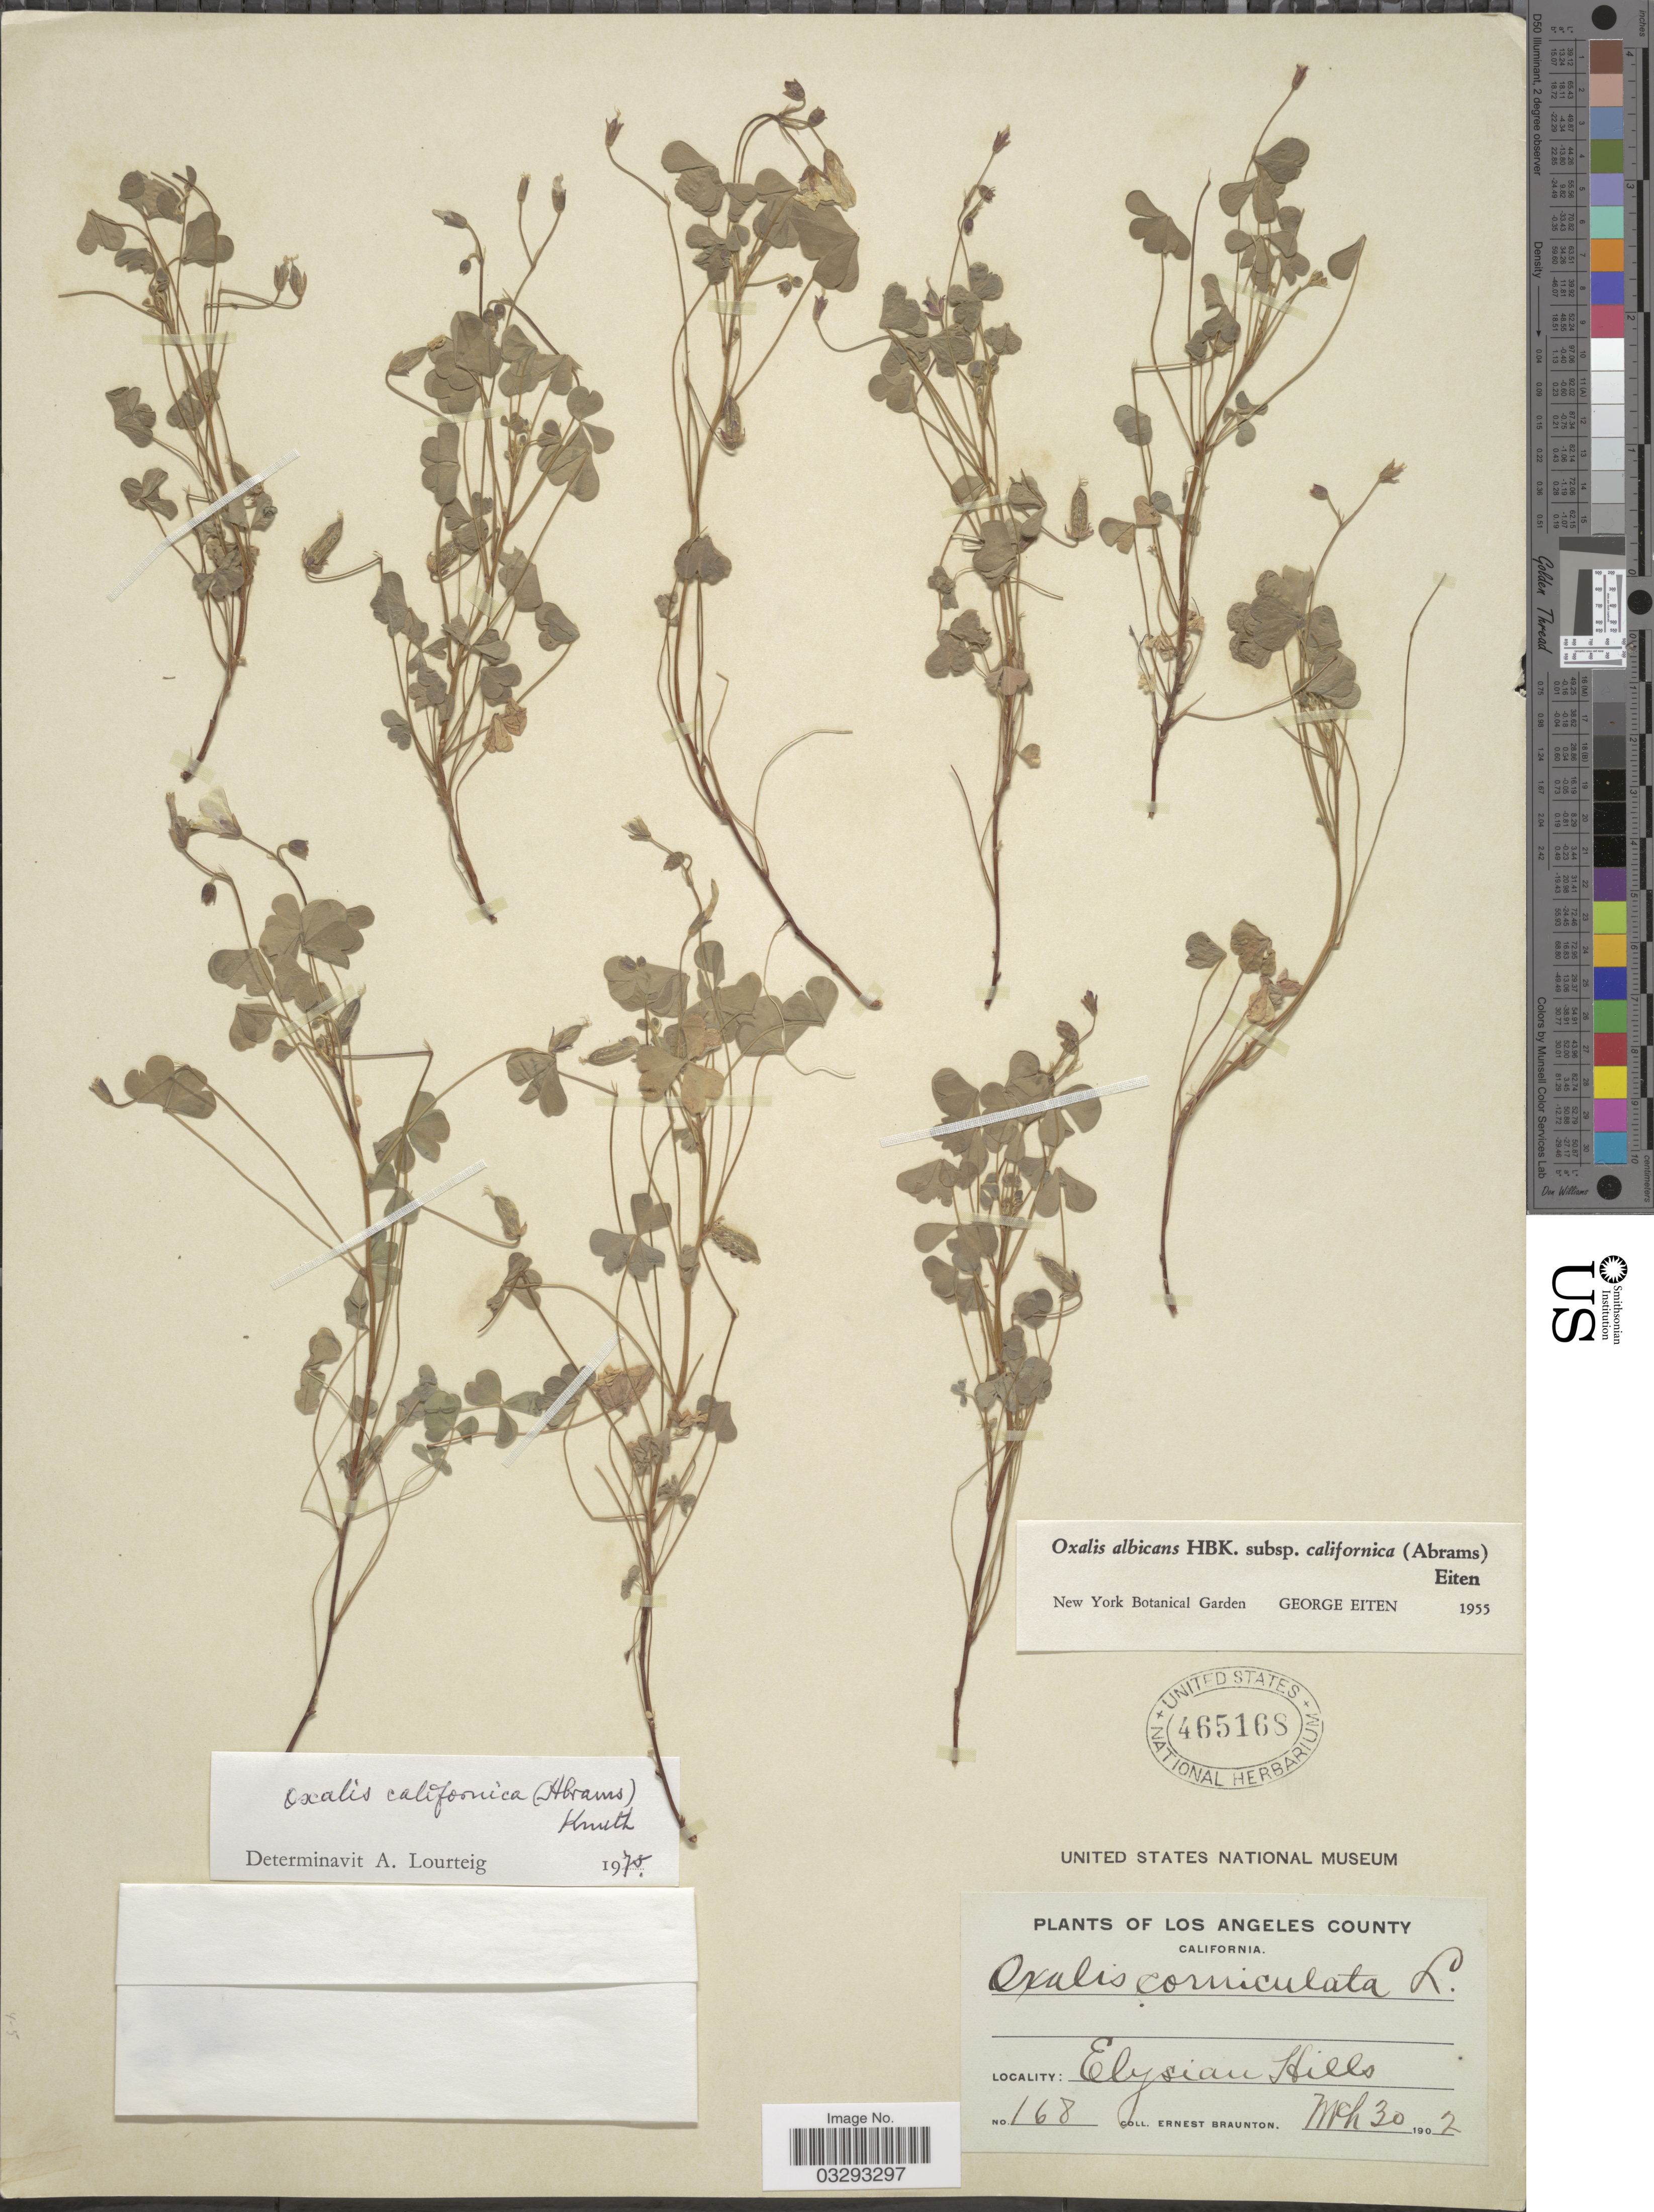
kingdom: Plantae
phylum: Tracheophyta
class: Magnoliopsida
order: Oxalidales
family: Oxalidaceae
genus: Oxalis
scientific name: Oxalis californica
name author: (Abrams) R. Knuth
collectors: E. Braunton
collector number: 168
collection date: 1902-03-30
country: United States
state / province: California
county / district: Los Angeles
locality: Los Angeles County. Elysian Hills.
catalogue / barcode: US 465168